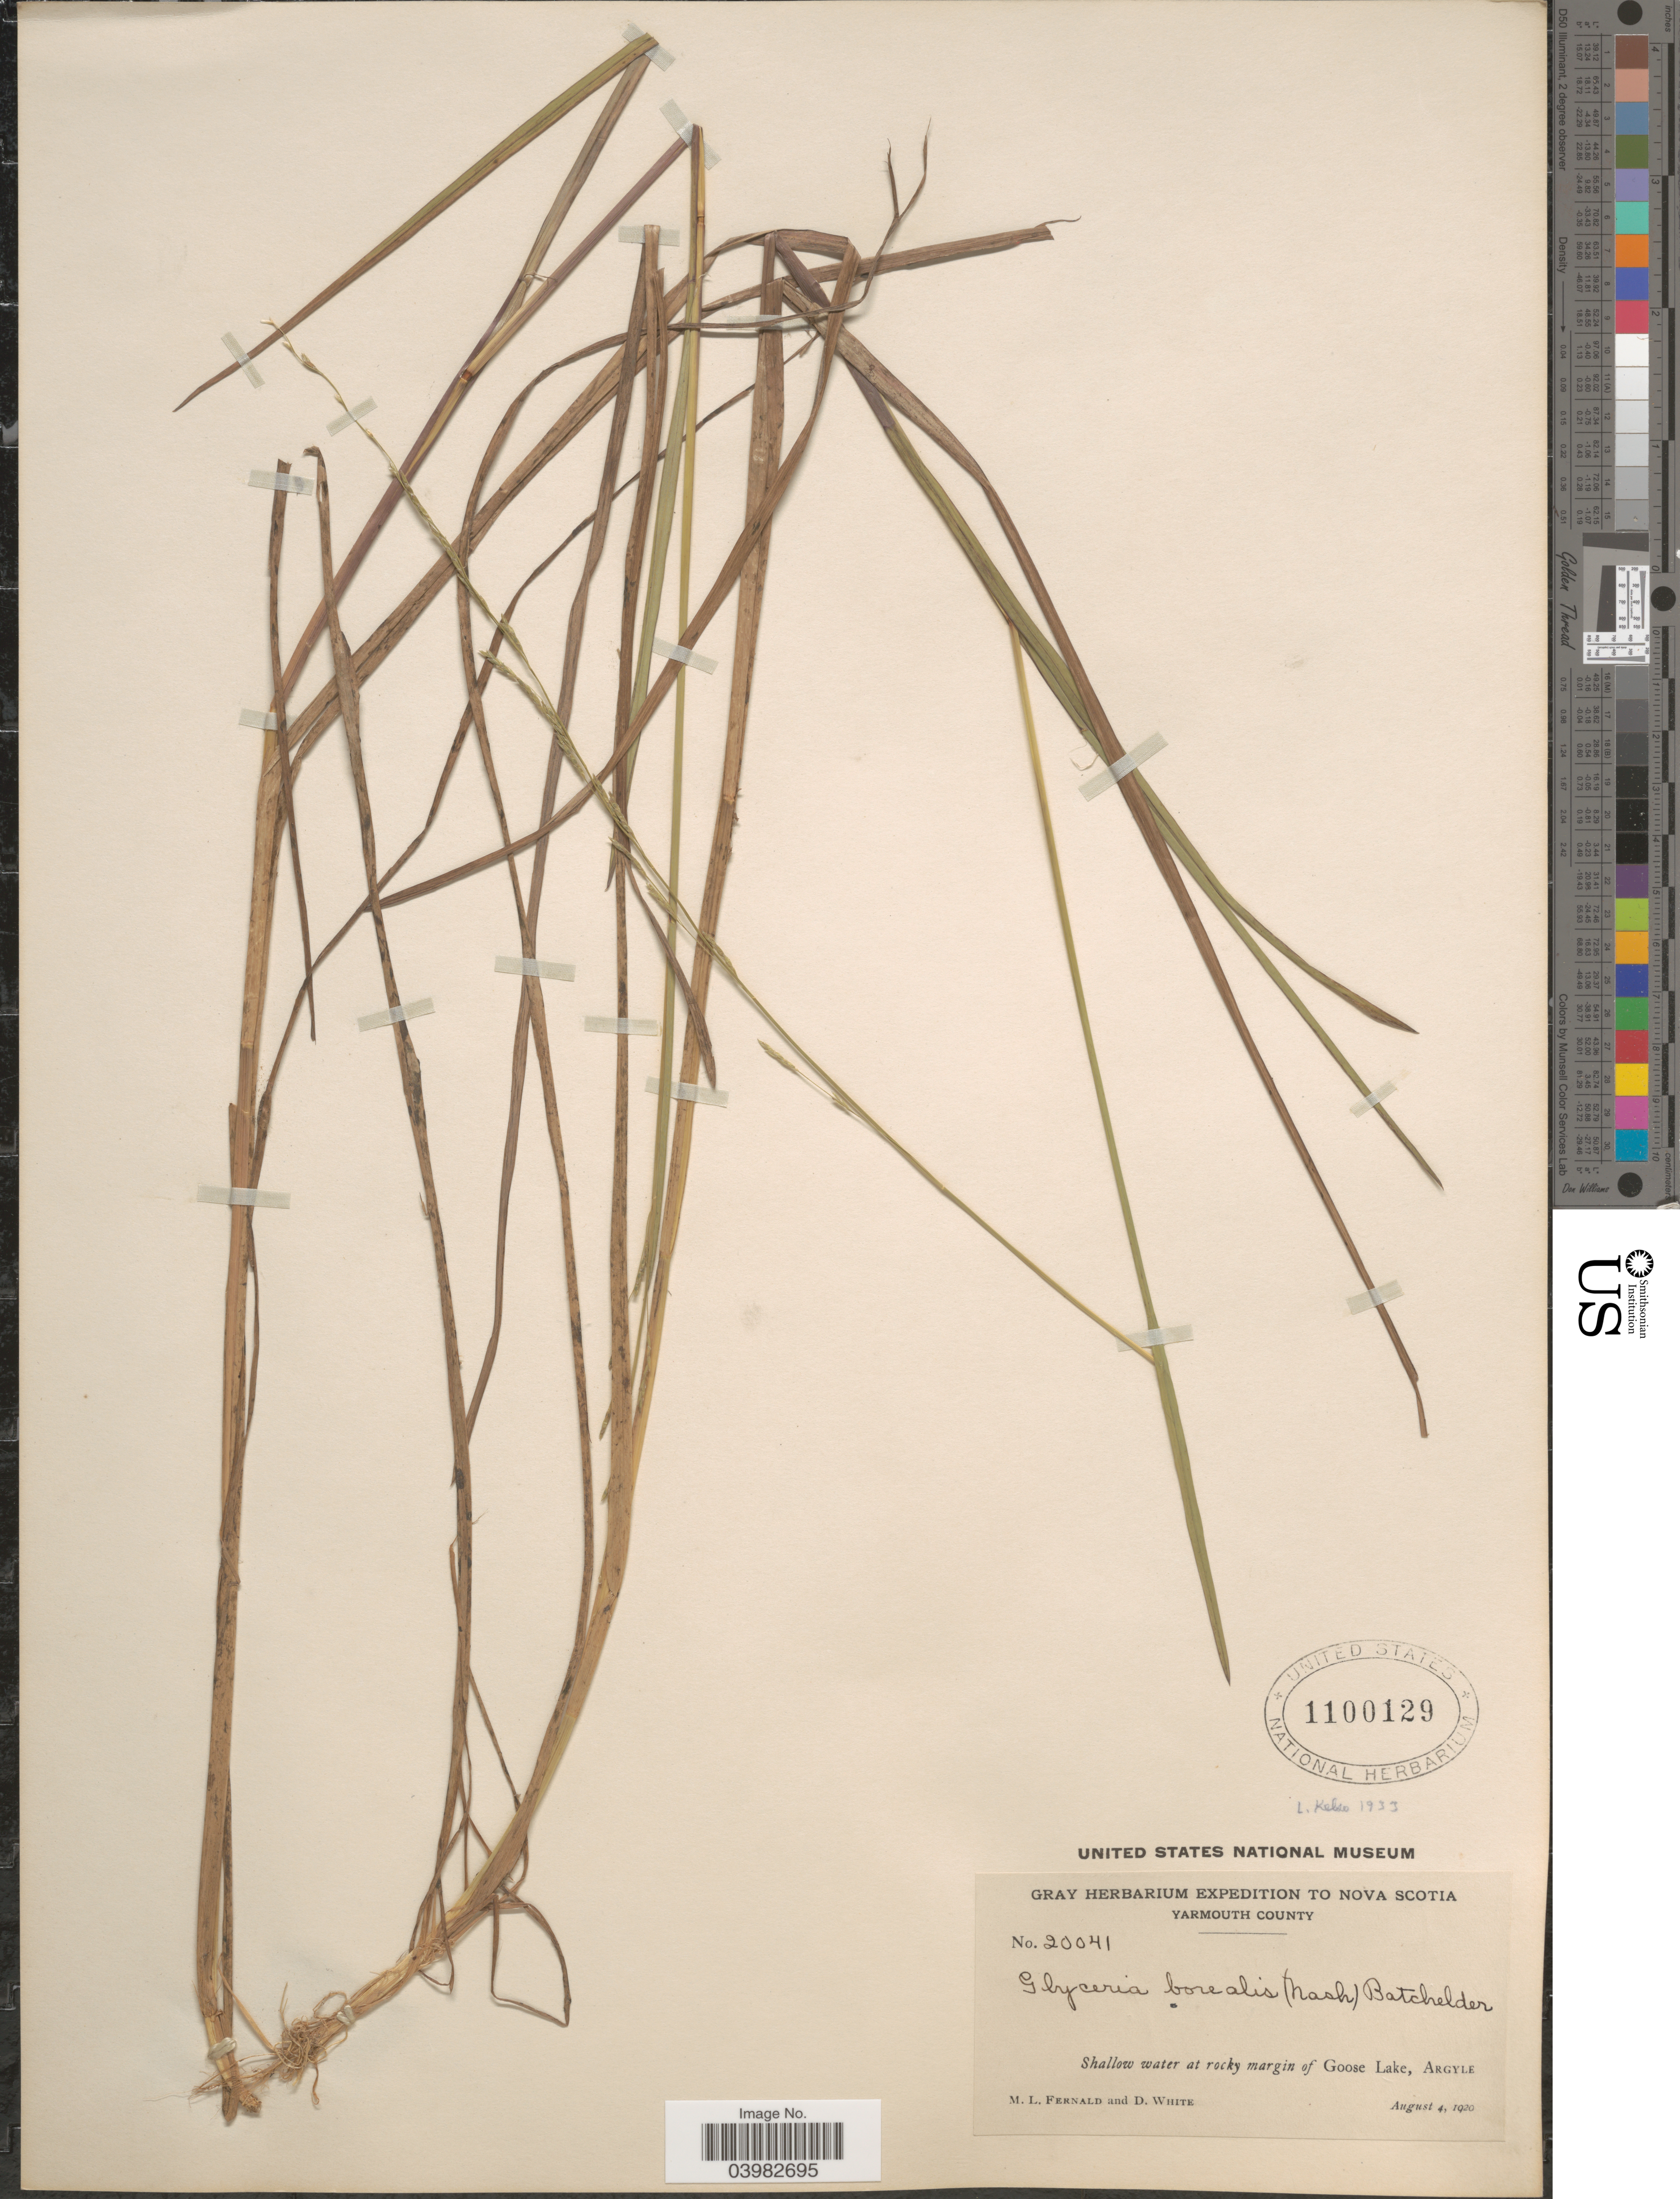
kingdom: Plantae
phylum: Tracheophyta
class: Liliopsida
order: Poales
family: Poaceae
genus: Glyceria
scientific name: Glyceria borealis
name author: (Nash) Batchelder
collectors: M. L. Fernald & D. White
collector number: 20041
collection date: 1920-08-04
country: Canada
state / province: Nova Scotia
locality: Yarmouth County. At rocky margin of Goose Lake, Argyle.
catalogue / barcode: US 1100129